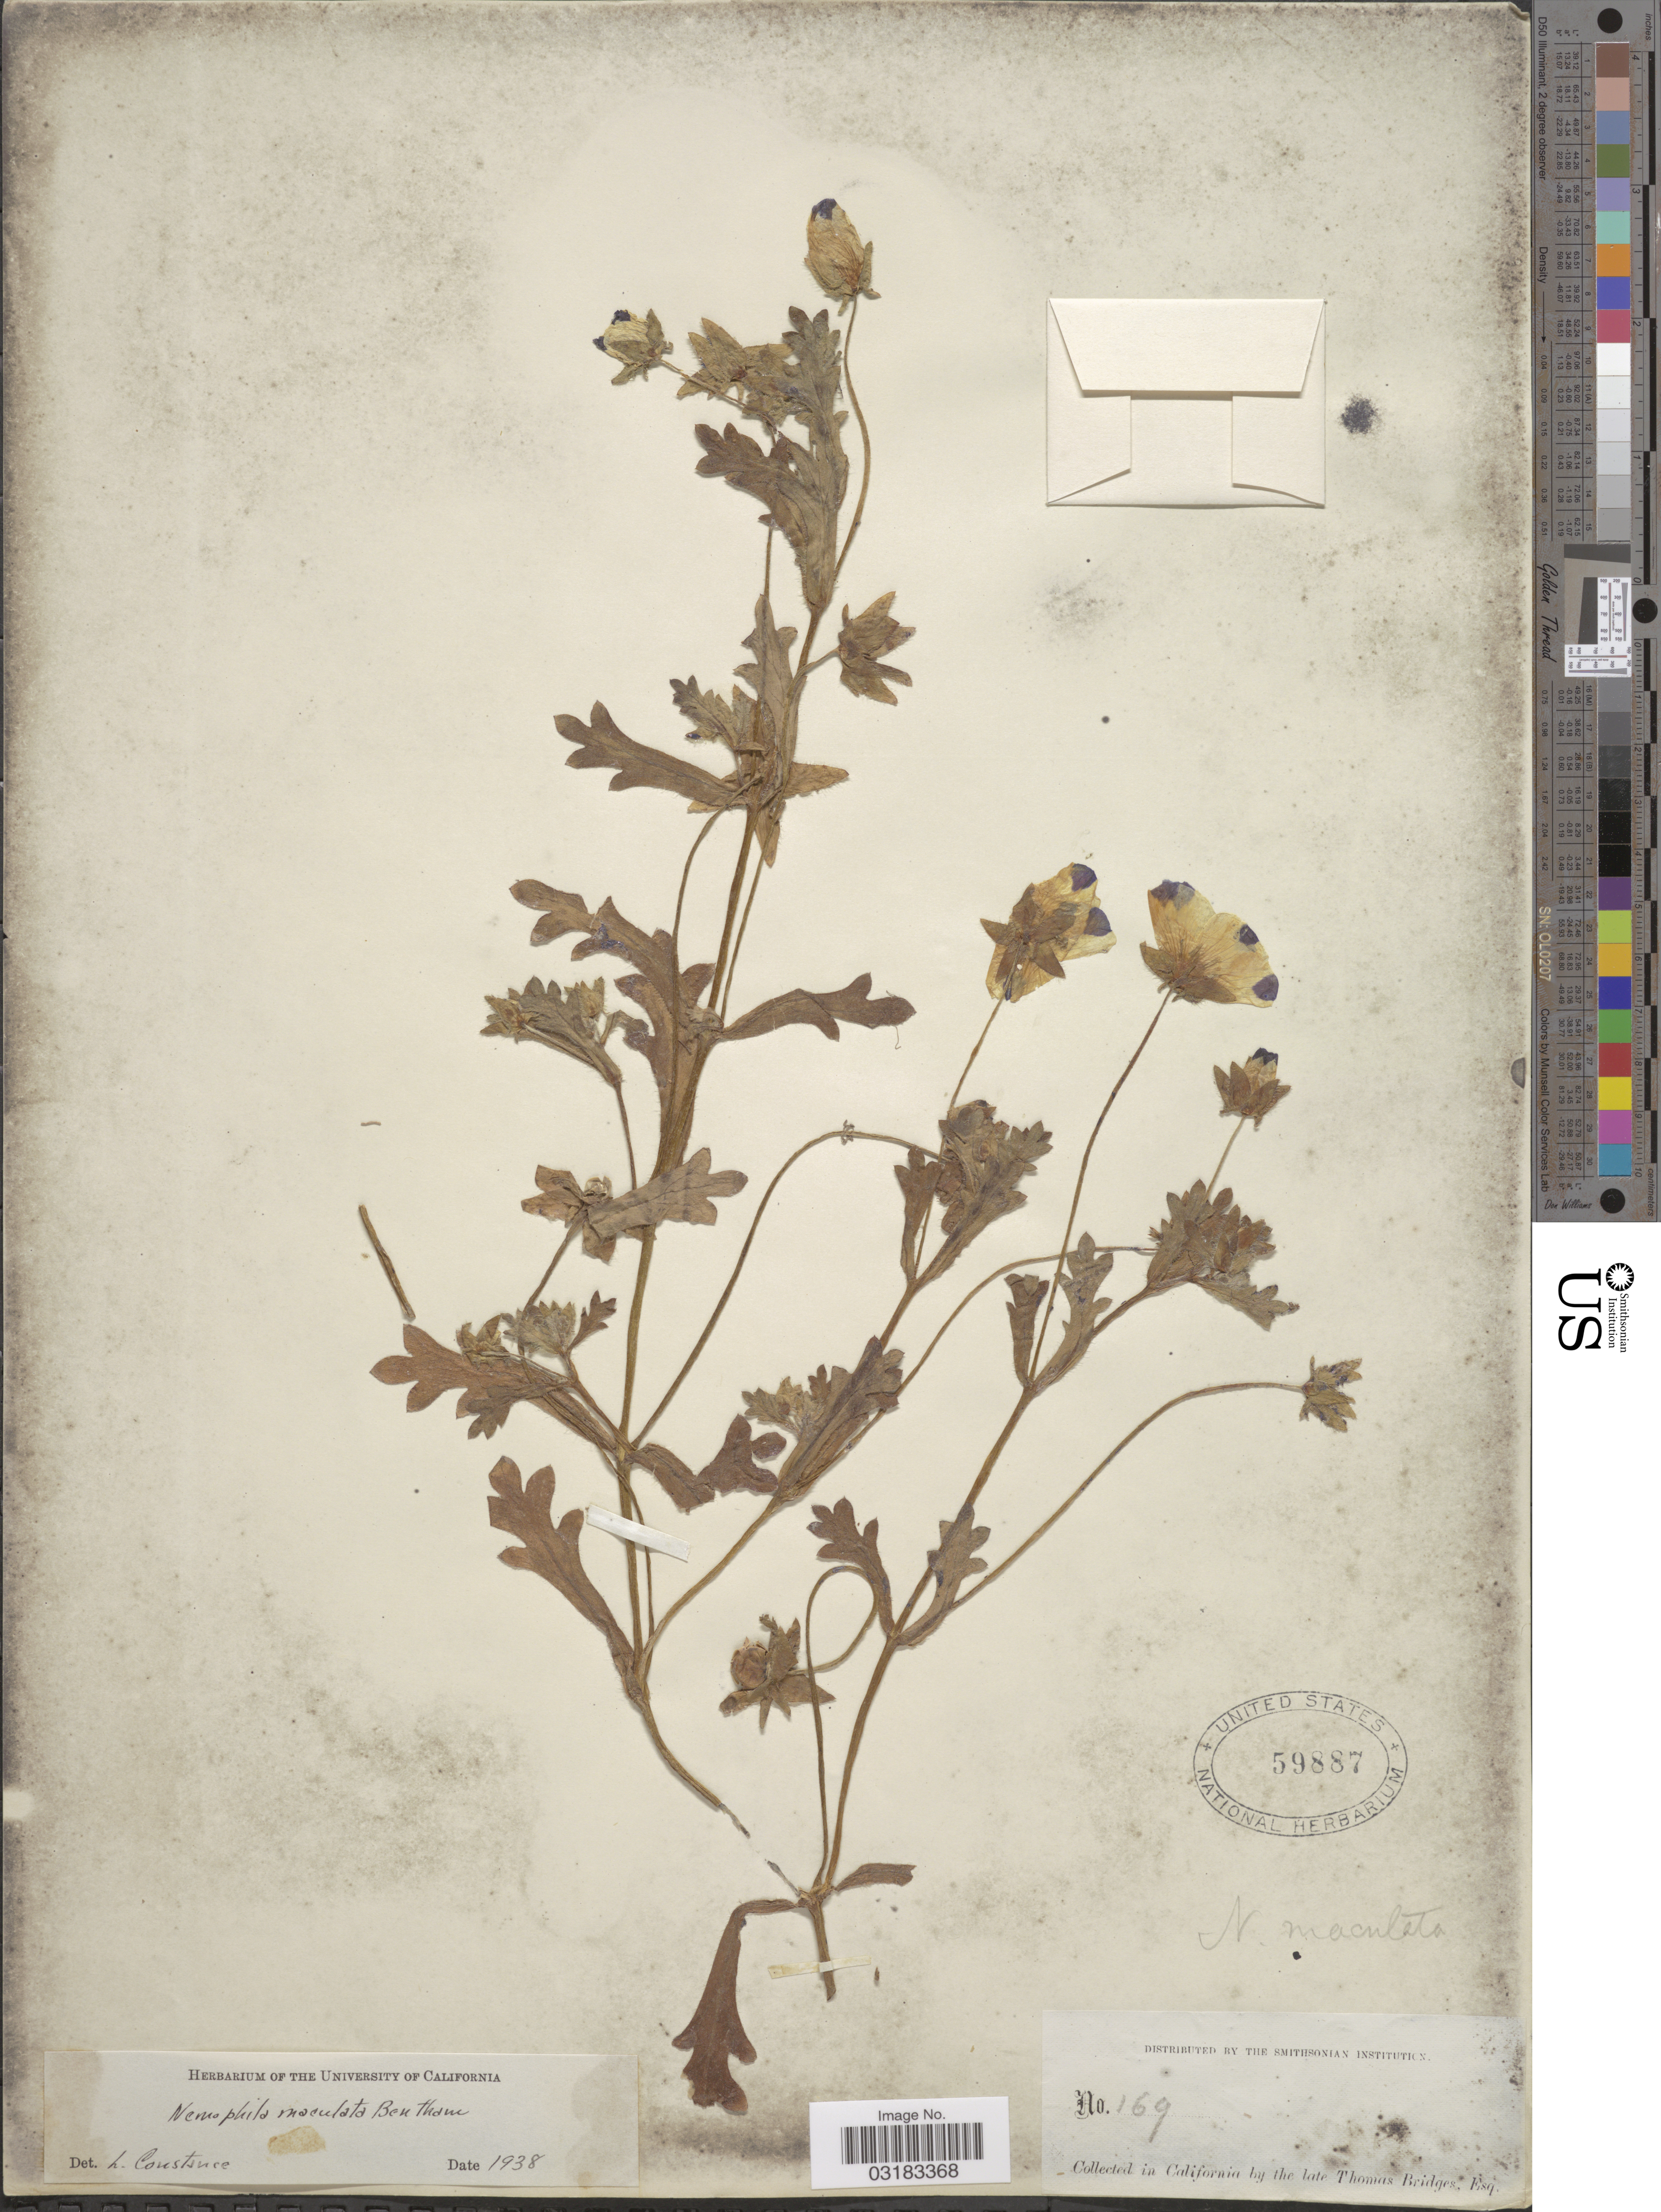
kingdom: Plantae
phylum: Tracheophyta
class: Magnoliopsida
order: Boraginales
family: Hydrophyllaceae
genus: Nemophila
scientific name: Nemophila maculata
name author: Benth. ex Lindl.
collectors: T. Bridge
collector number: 169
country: United States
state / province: California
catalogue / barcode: US 59887